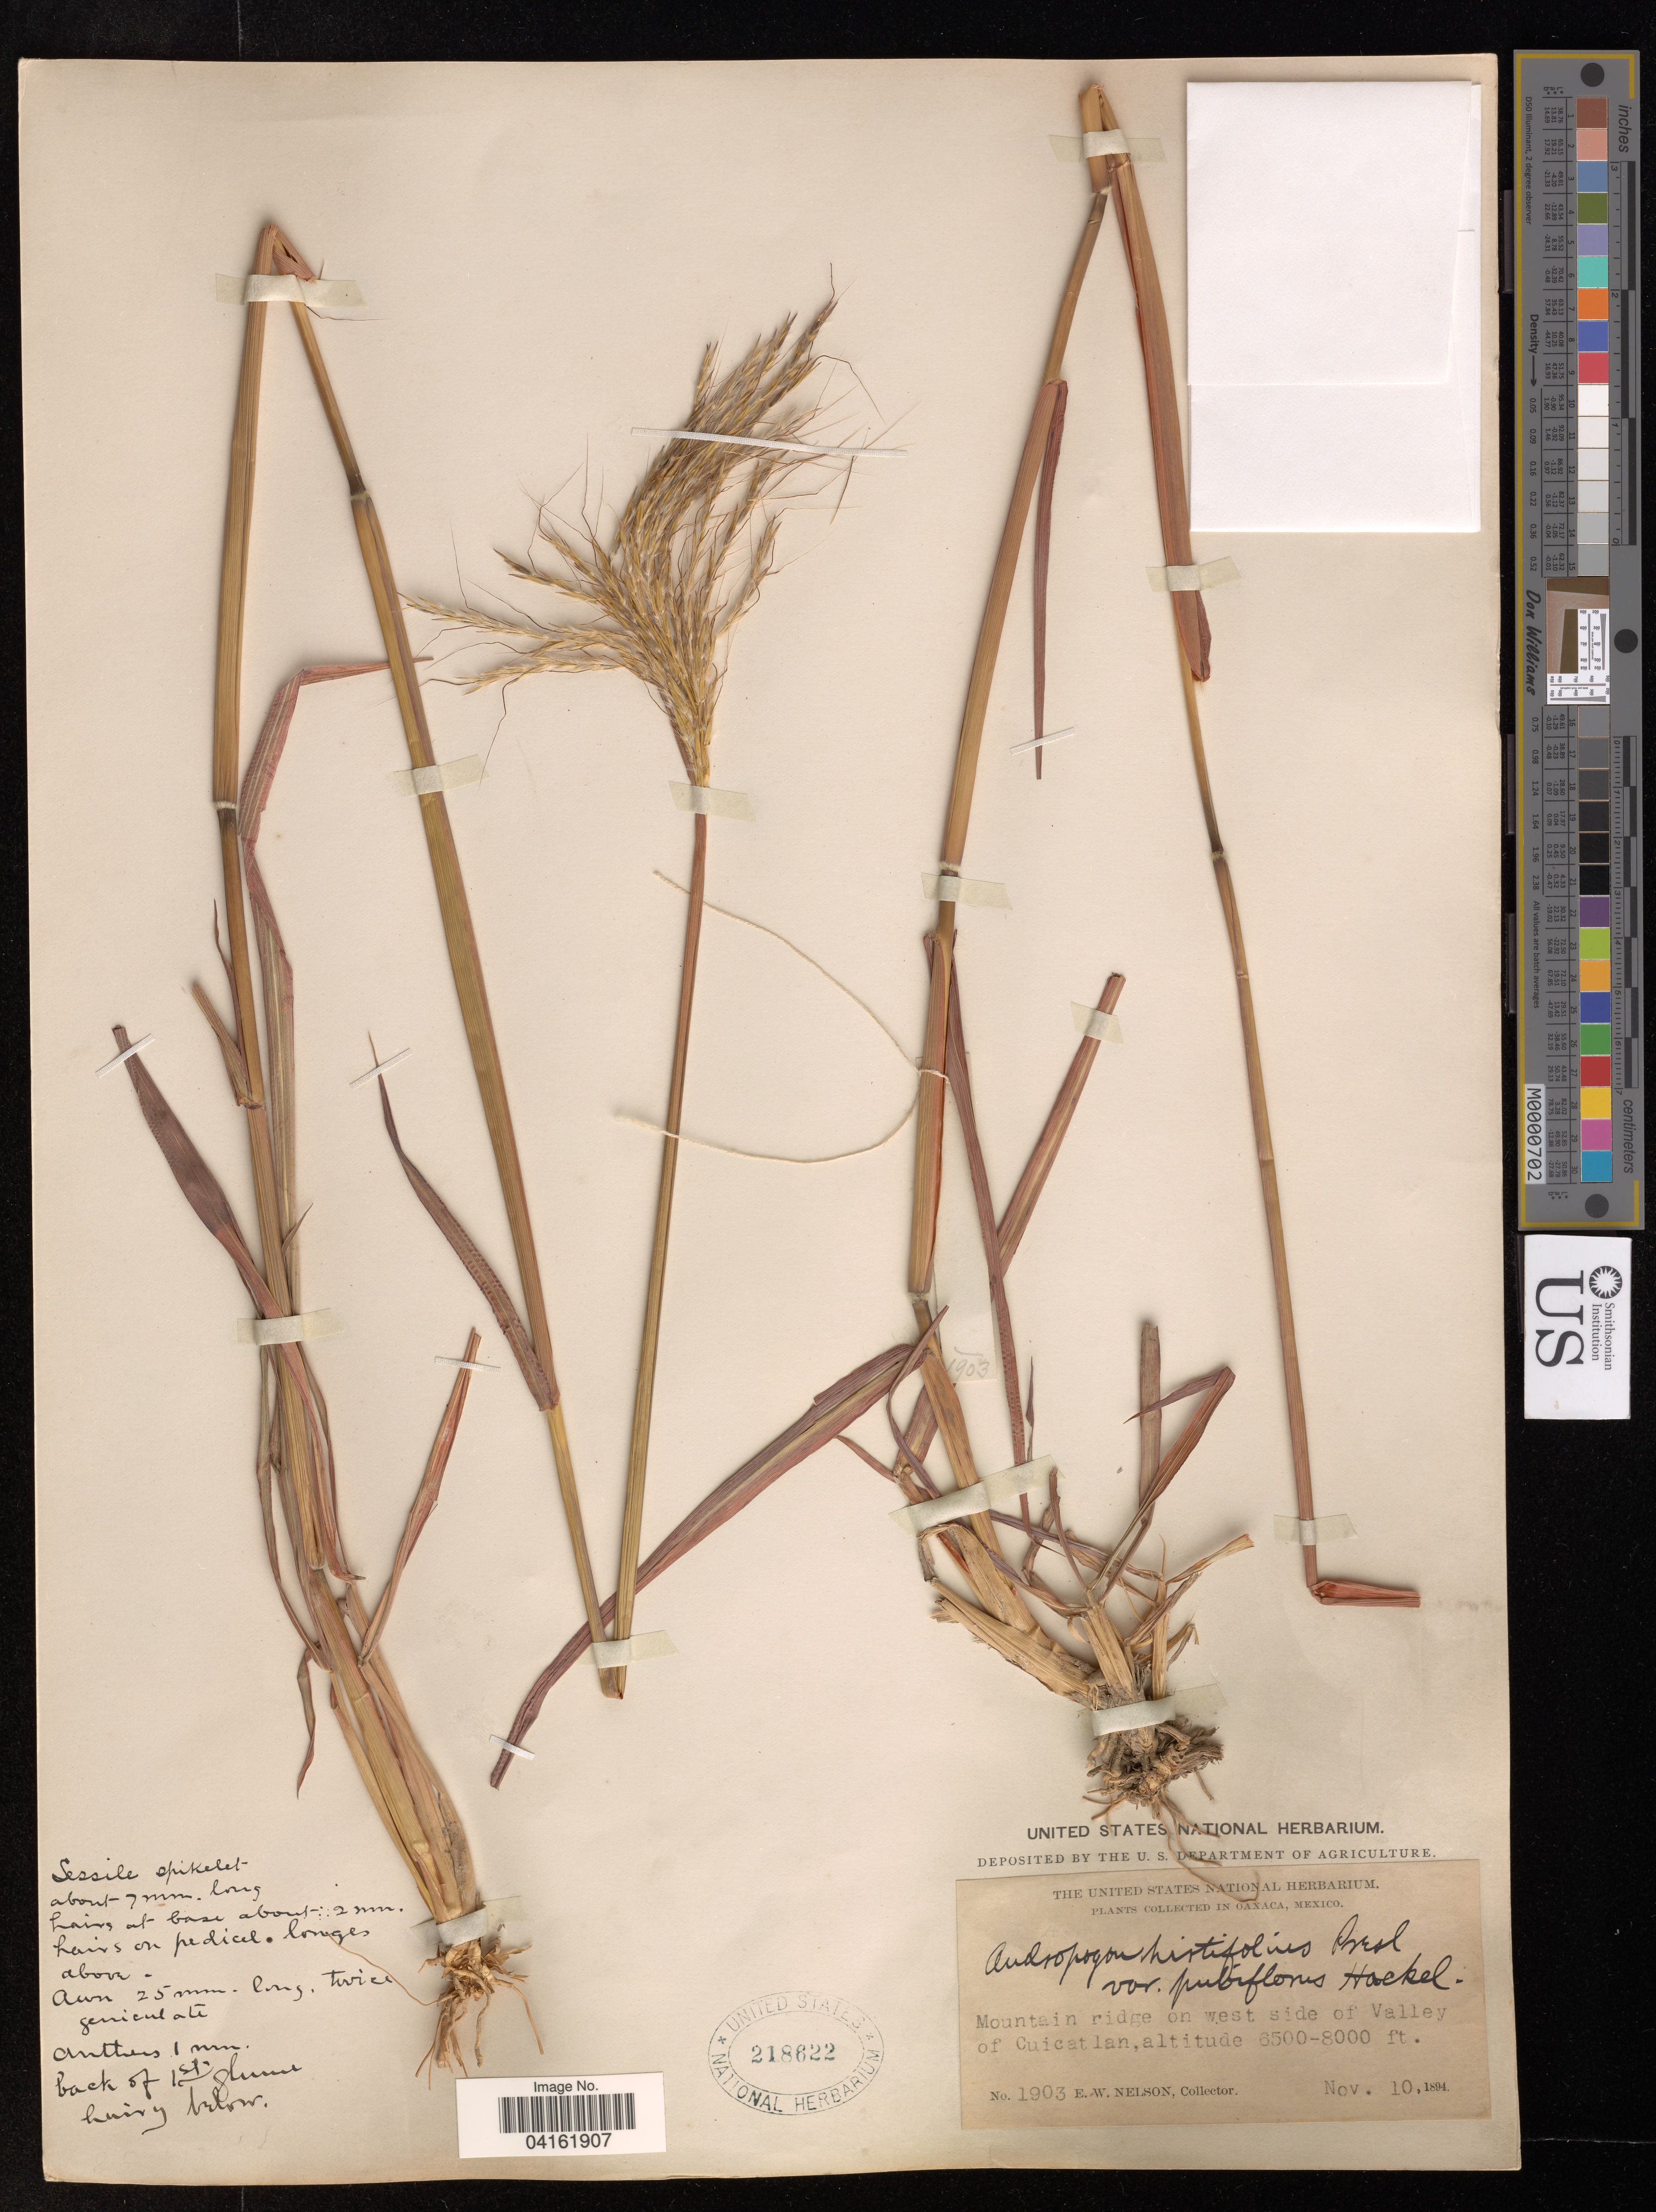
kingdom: Plantae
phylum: Tracheophyta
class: Liliopsida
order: Poales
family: Poaceae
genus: Andropogon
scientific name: Andropogon hirtiflorus var. pubiflorus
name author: Hack.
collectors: E. W. Nelson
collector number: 1903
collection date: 1894-11-10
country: Mexico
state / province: Oaxaca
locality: Mountain ridge on west side of Valley of Cuicatlan.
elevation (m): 1981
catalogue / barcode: US 218622